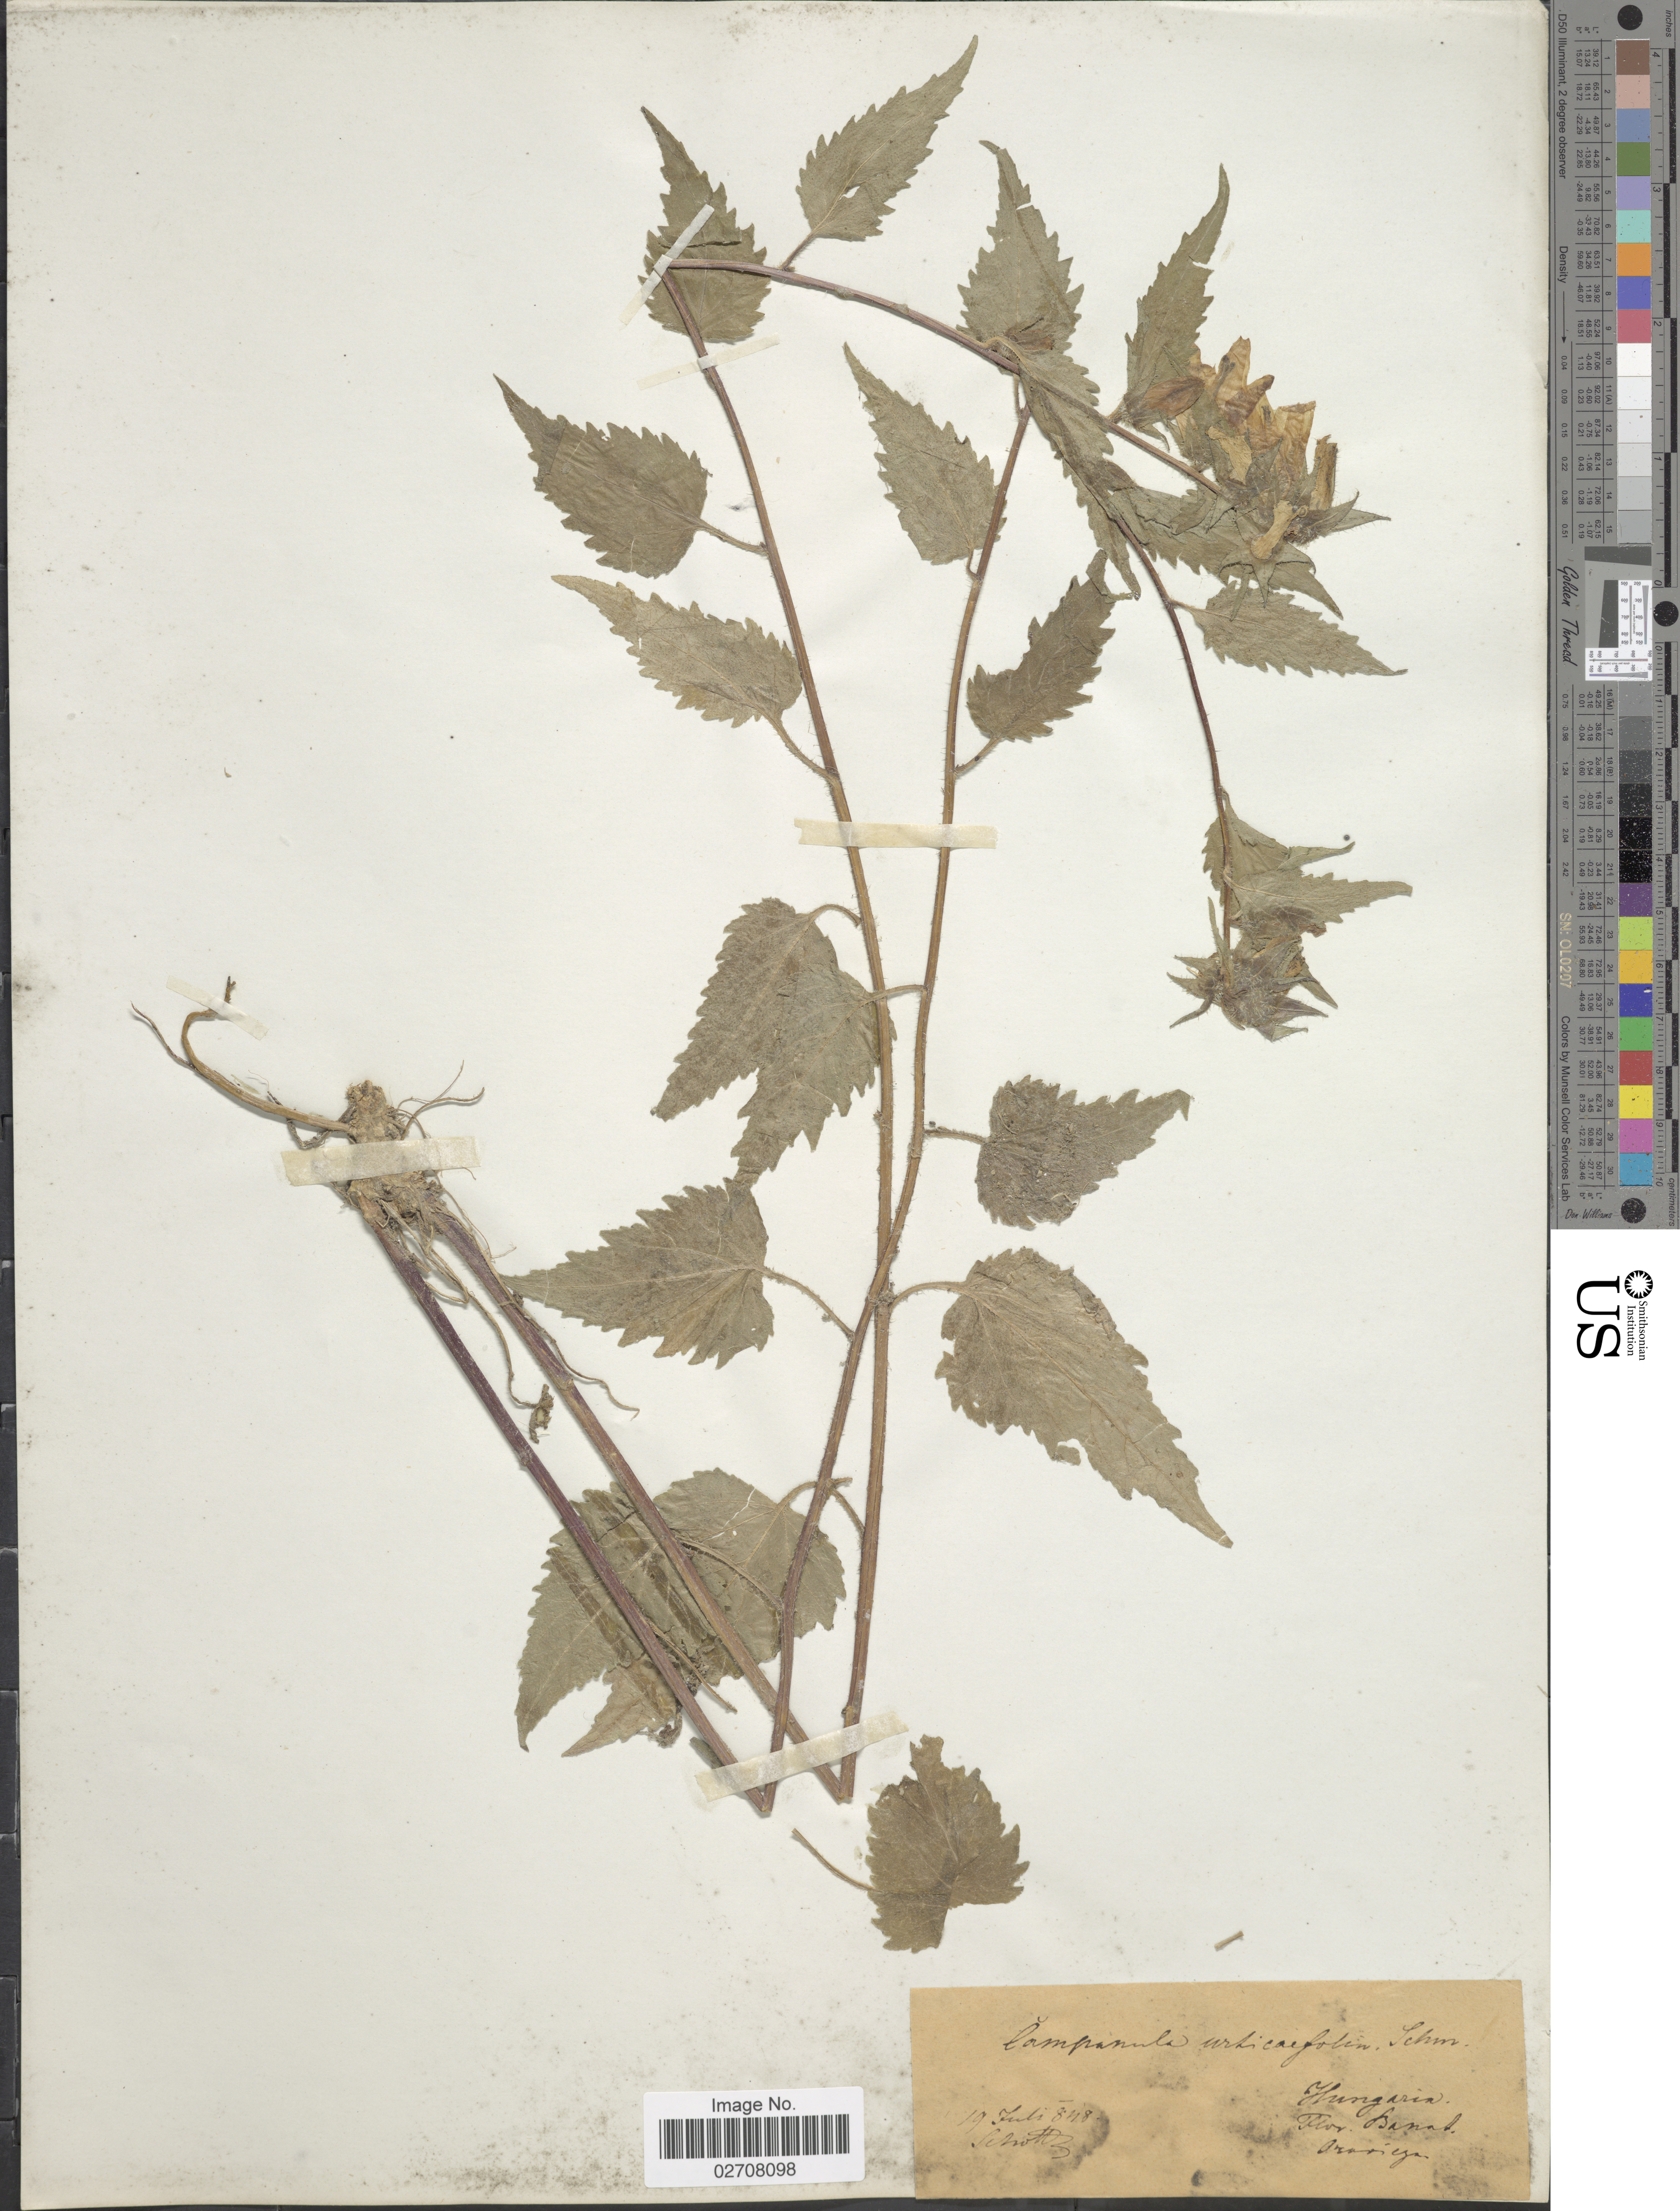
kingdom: Plantae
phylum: Tracheophyta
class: Magnoliopsida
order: Asterales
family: Campanulaceae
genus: Campanula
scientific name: Campanula urticifolia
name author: Turra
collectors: Schott, --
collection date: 1848-07-19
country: Romania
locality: Hungaria. Flor. Banat. Oravicza.